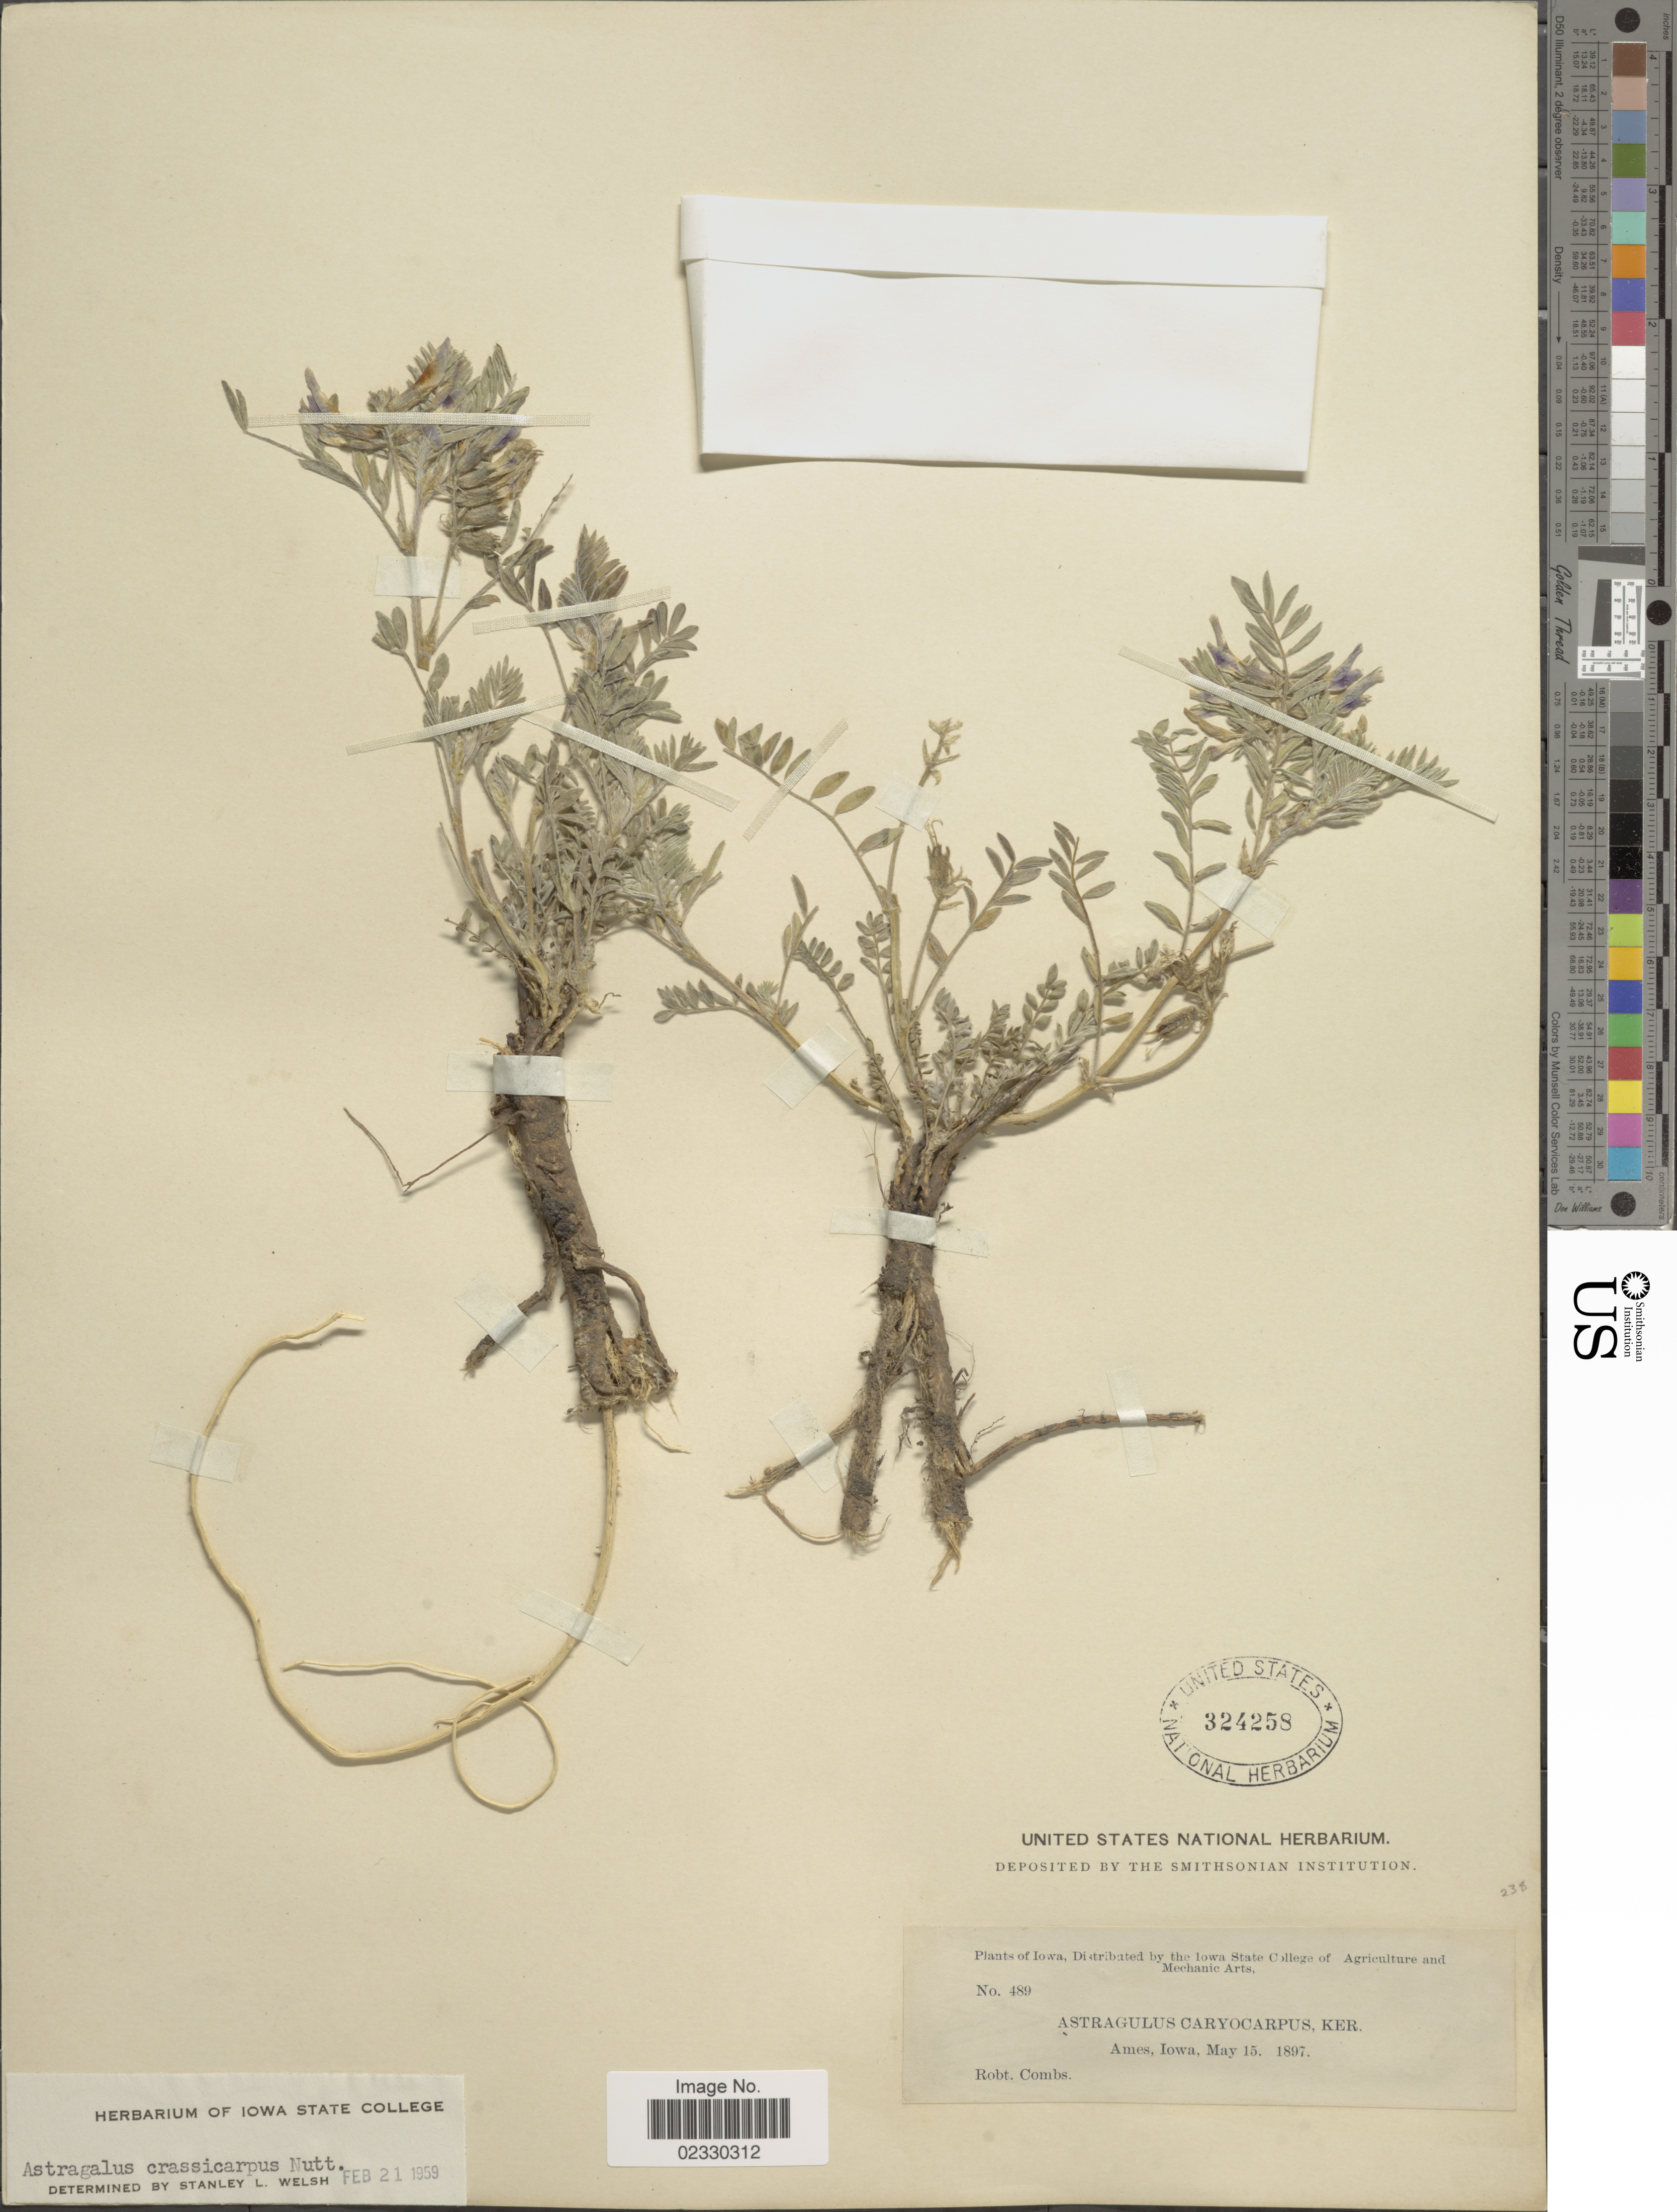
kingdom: Plantae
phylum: Tracheophyta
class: Magnoliopsida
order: Fabales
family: Fabaceae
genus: Astragalus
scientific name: Astragalus crassicarpus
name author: Nutt.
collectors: R. Combs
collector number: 489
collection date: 1897-05-15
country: United States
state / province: Iowa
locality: Ames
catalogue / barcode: US 324258